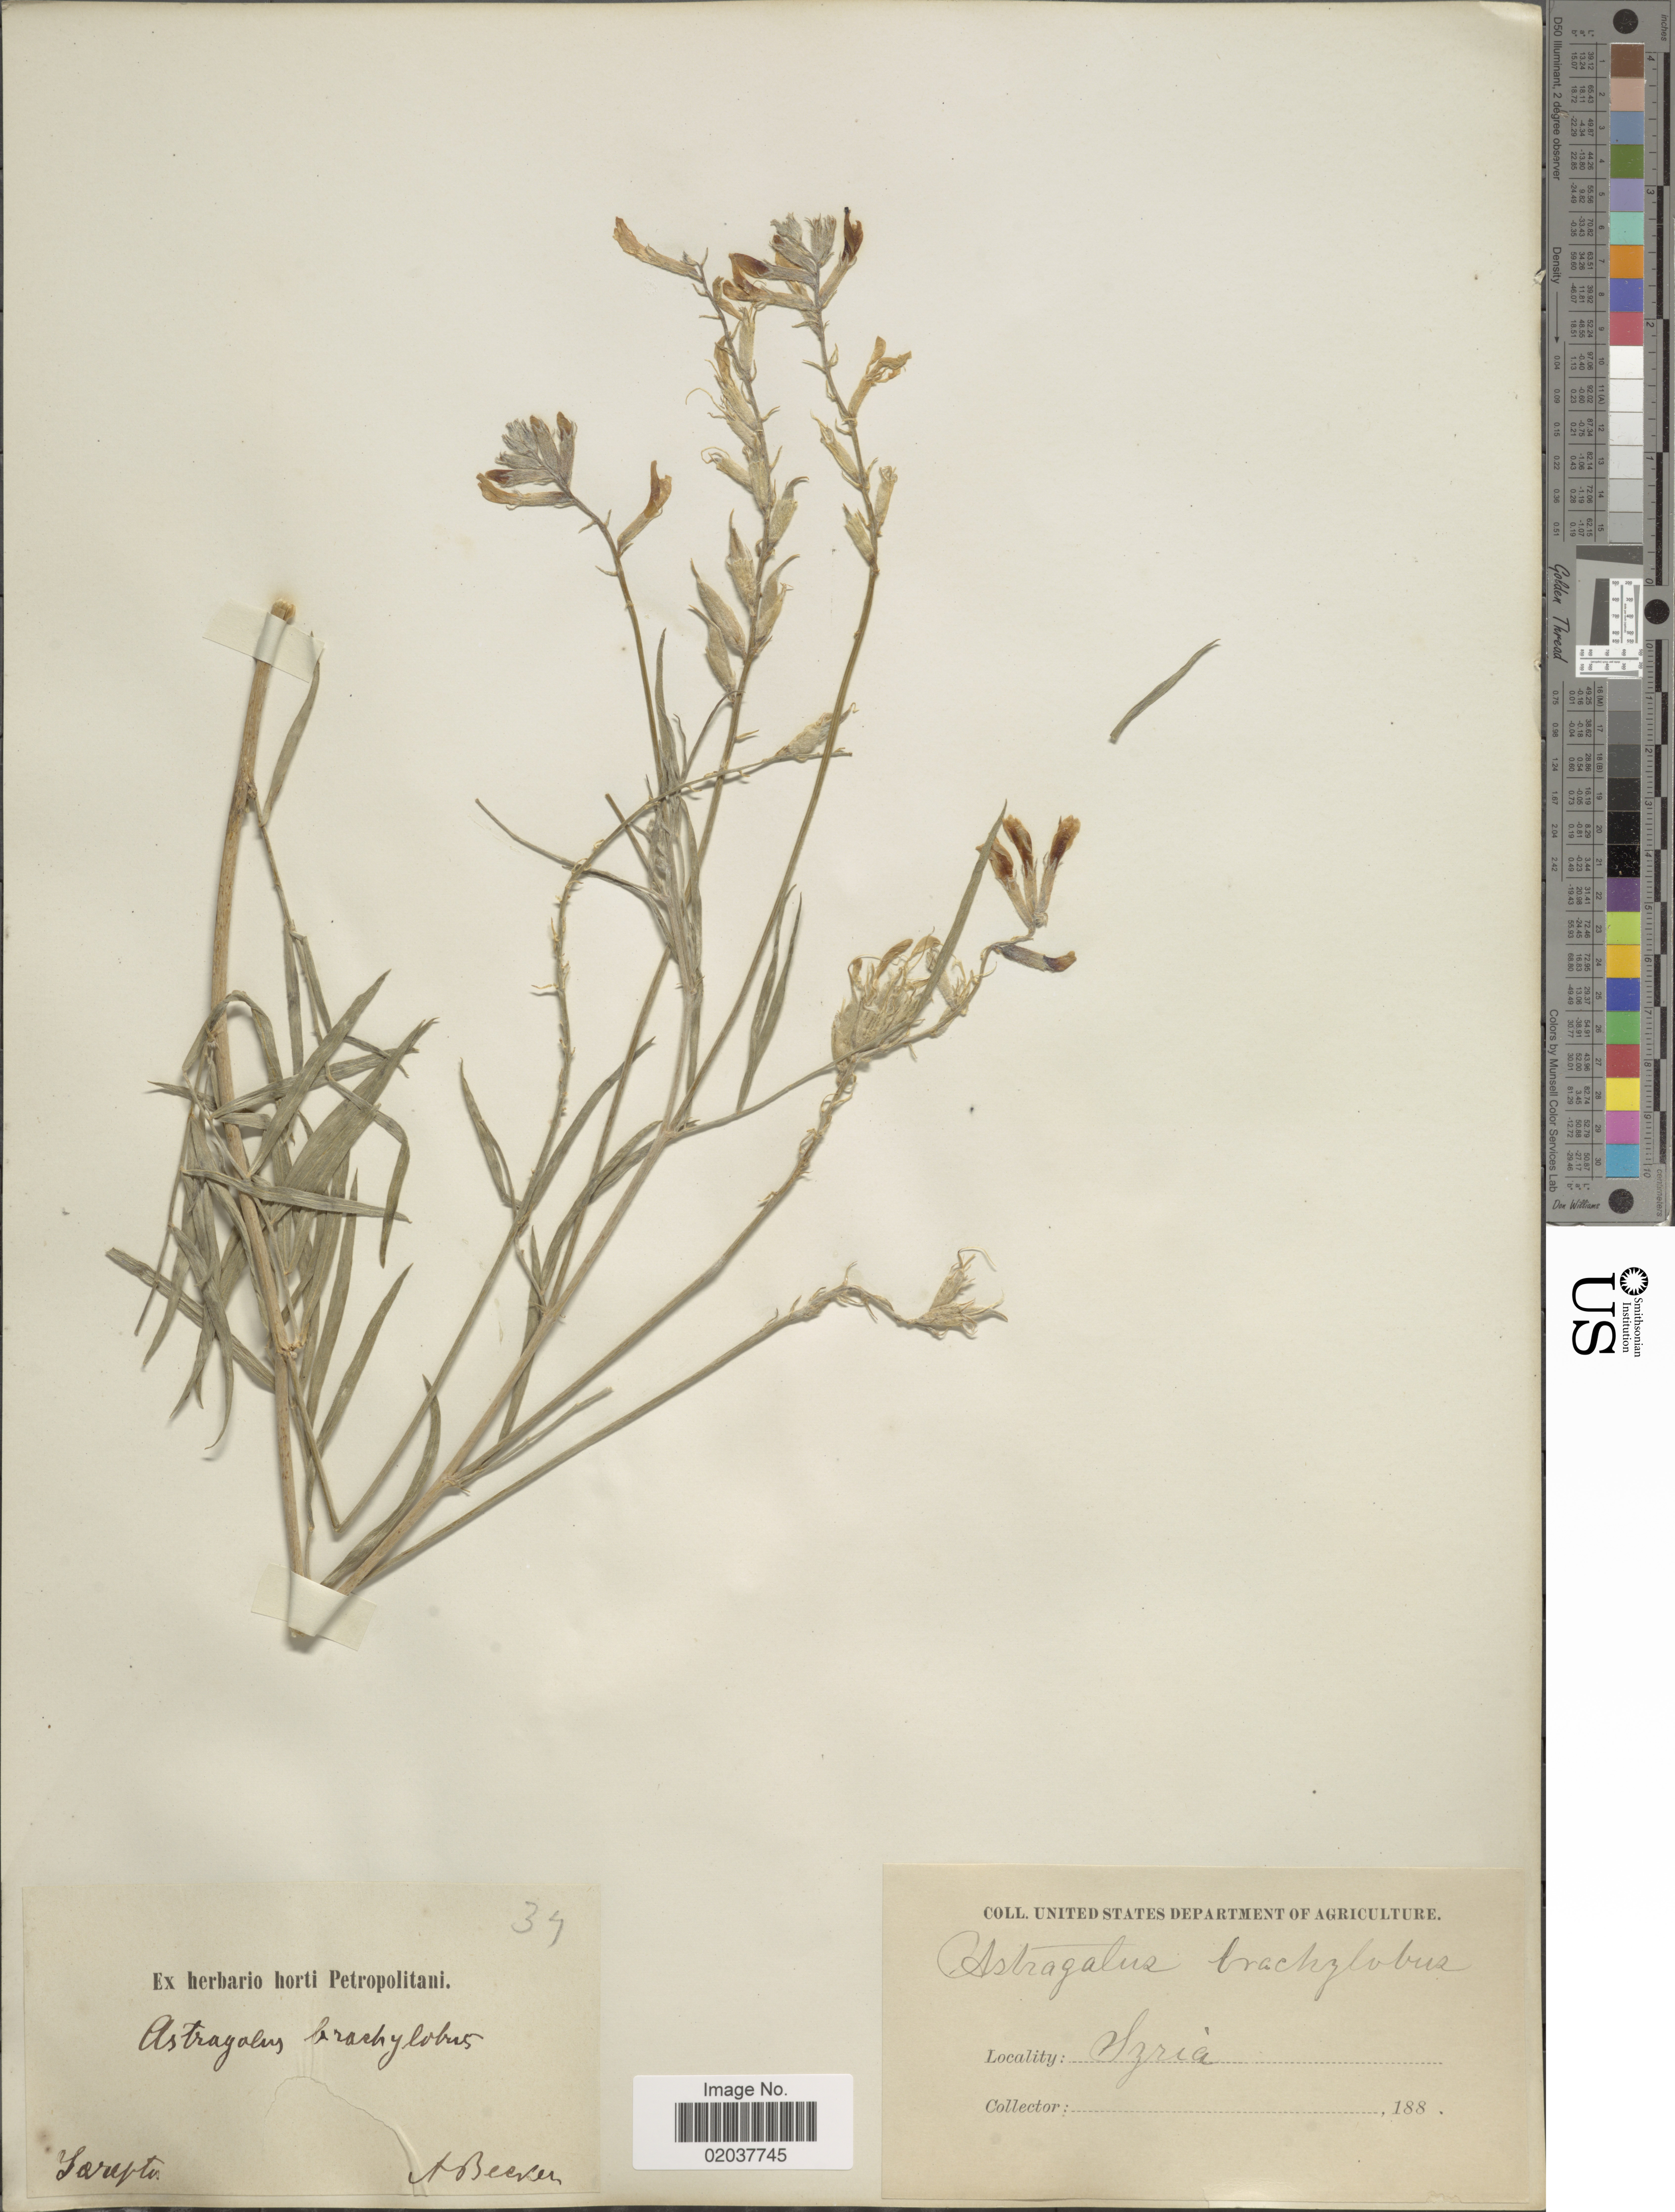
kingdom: Plantae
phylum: Tracheophyta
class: Magnoliopsida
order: Fabales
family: Fabaceae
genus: Astragalus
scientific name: Astragalus brachylobus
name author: DC.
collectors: A. Becker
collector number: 34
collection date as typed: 188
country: Russian Federation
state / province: Volgograd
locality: Sarepta